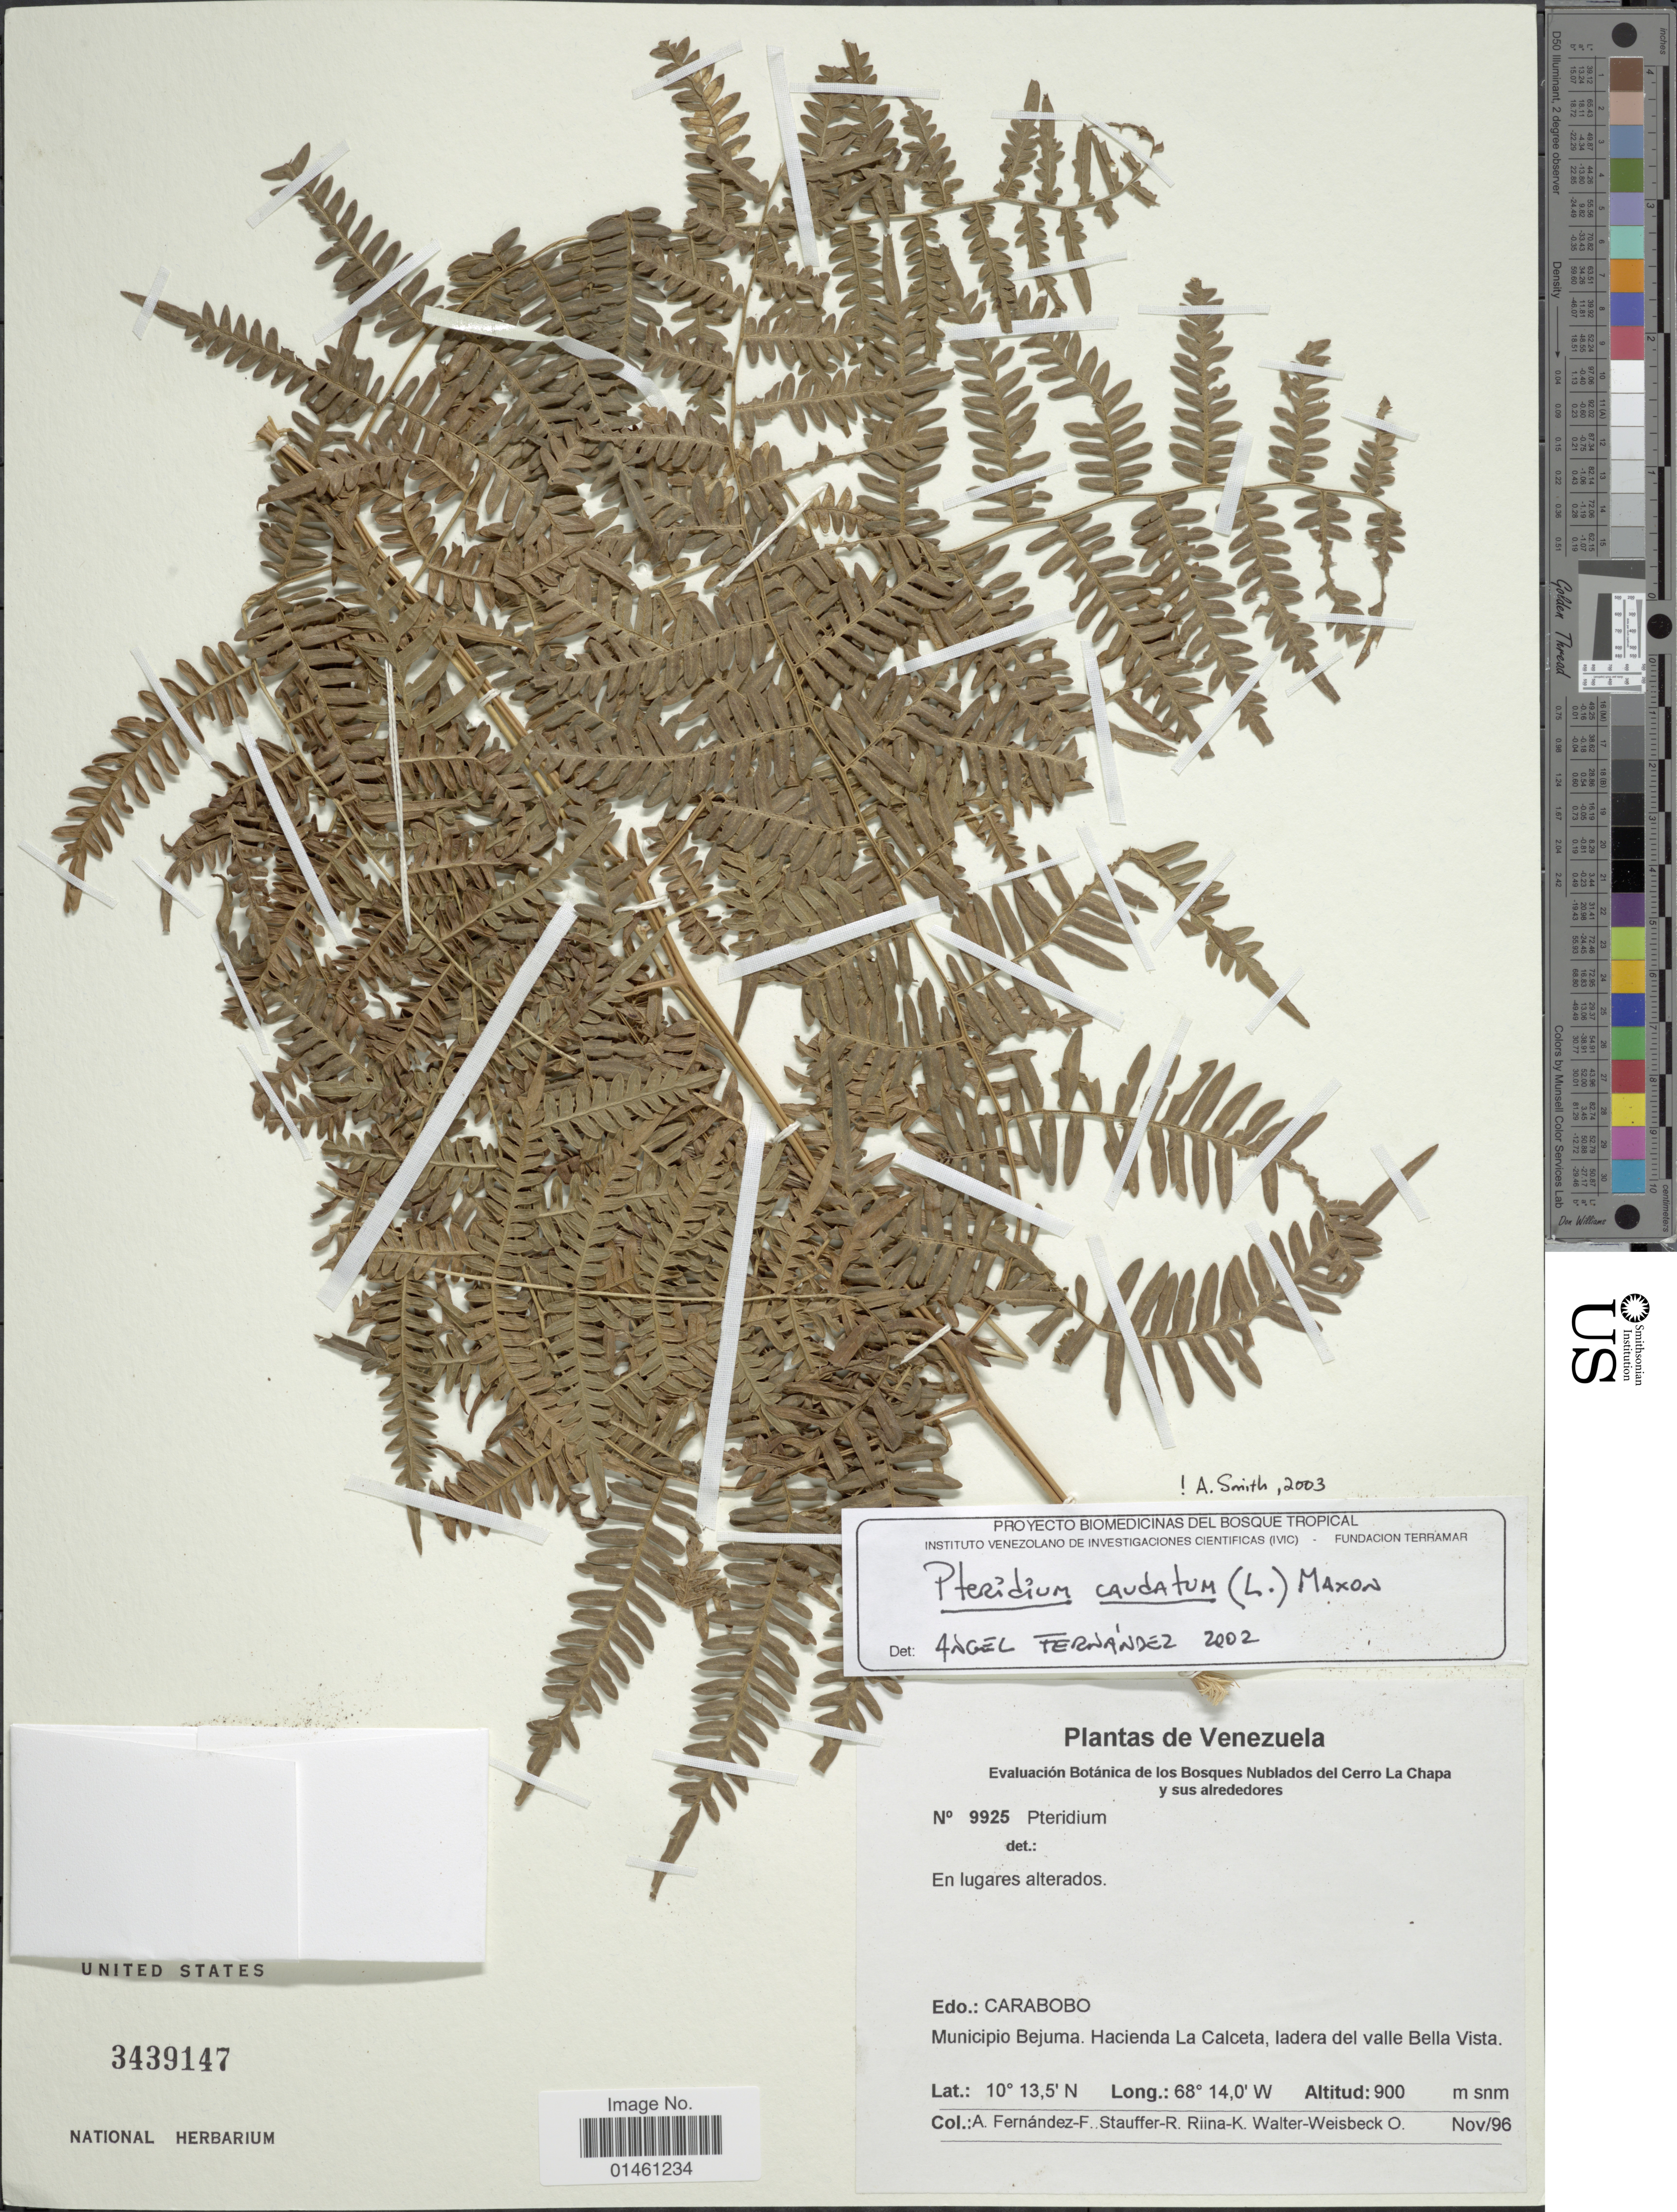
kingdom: Plantae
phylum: Tracheophyta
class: Polypodiopsida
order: Polypodiales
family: Dennstaedtiaceae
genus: Pteridium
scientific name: Pteridium caudatum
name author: (L.) Maxon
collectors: A. Fernández F., F. W. Stauffer, R. Riina & K. Walter-Weisbeck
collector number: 9925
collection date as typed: Transcribed d/m/y: /11/93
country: Venezuela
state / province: Carabobo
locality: Edo.: Carabobo, Municipio Bejuma, hacienda La Calceta, ladera del valle Bella Vista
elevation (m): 900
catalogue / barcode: US 3439147